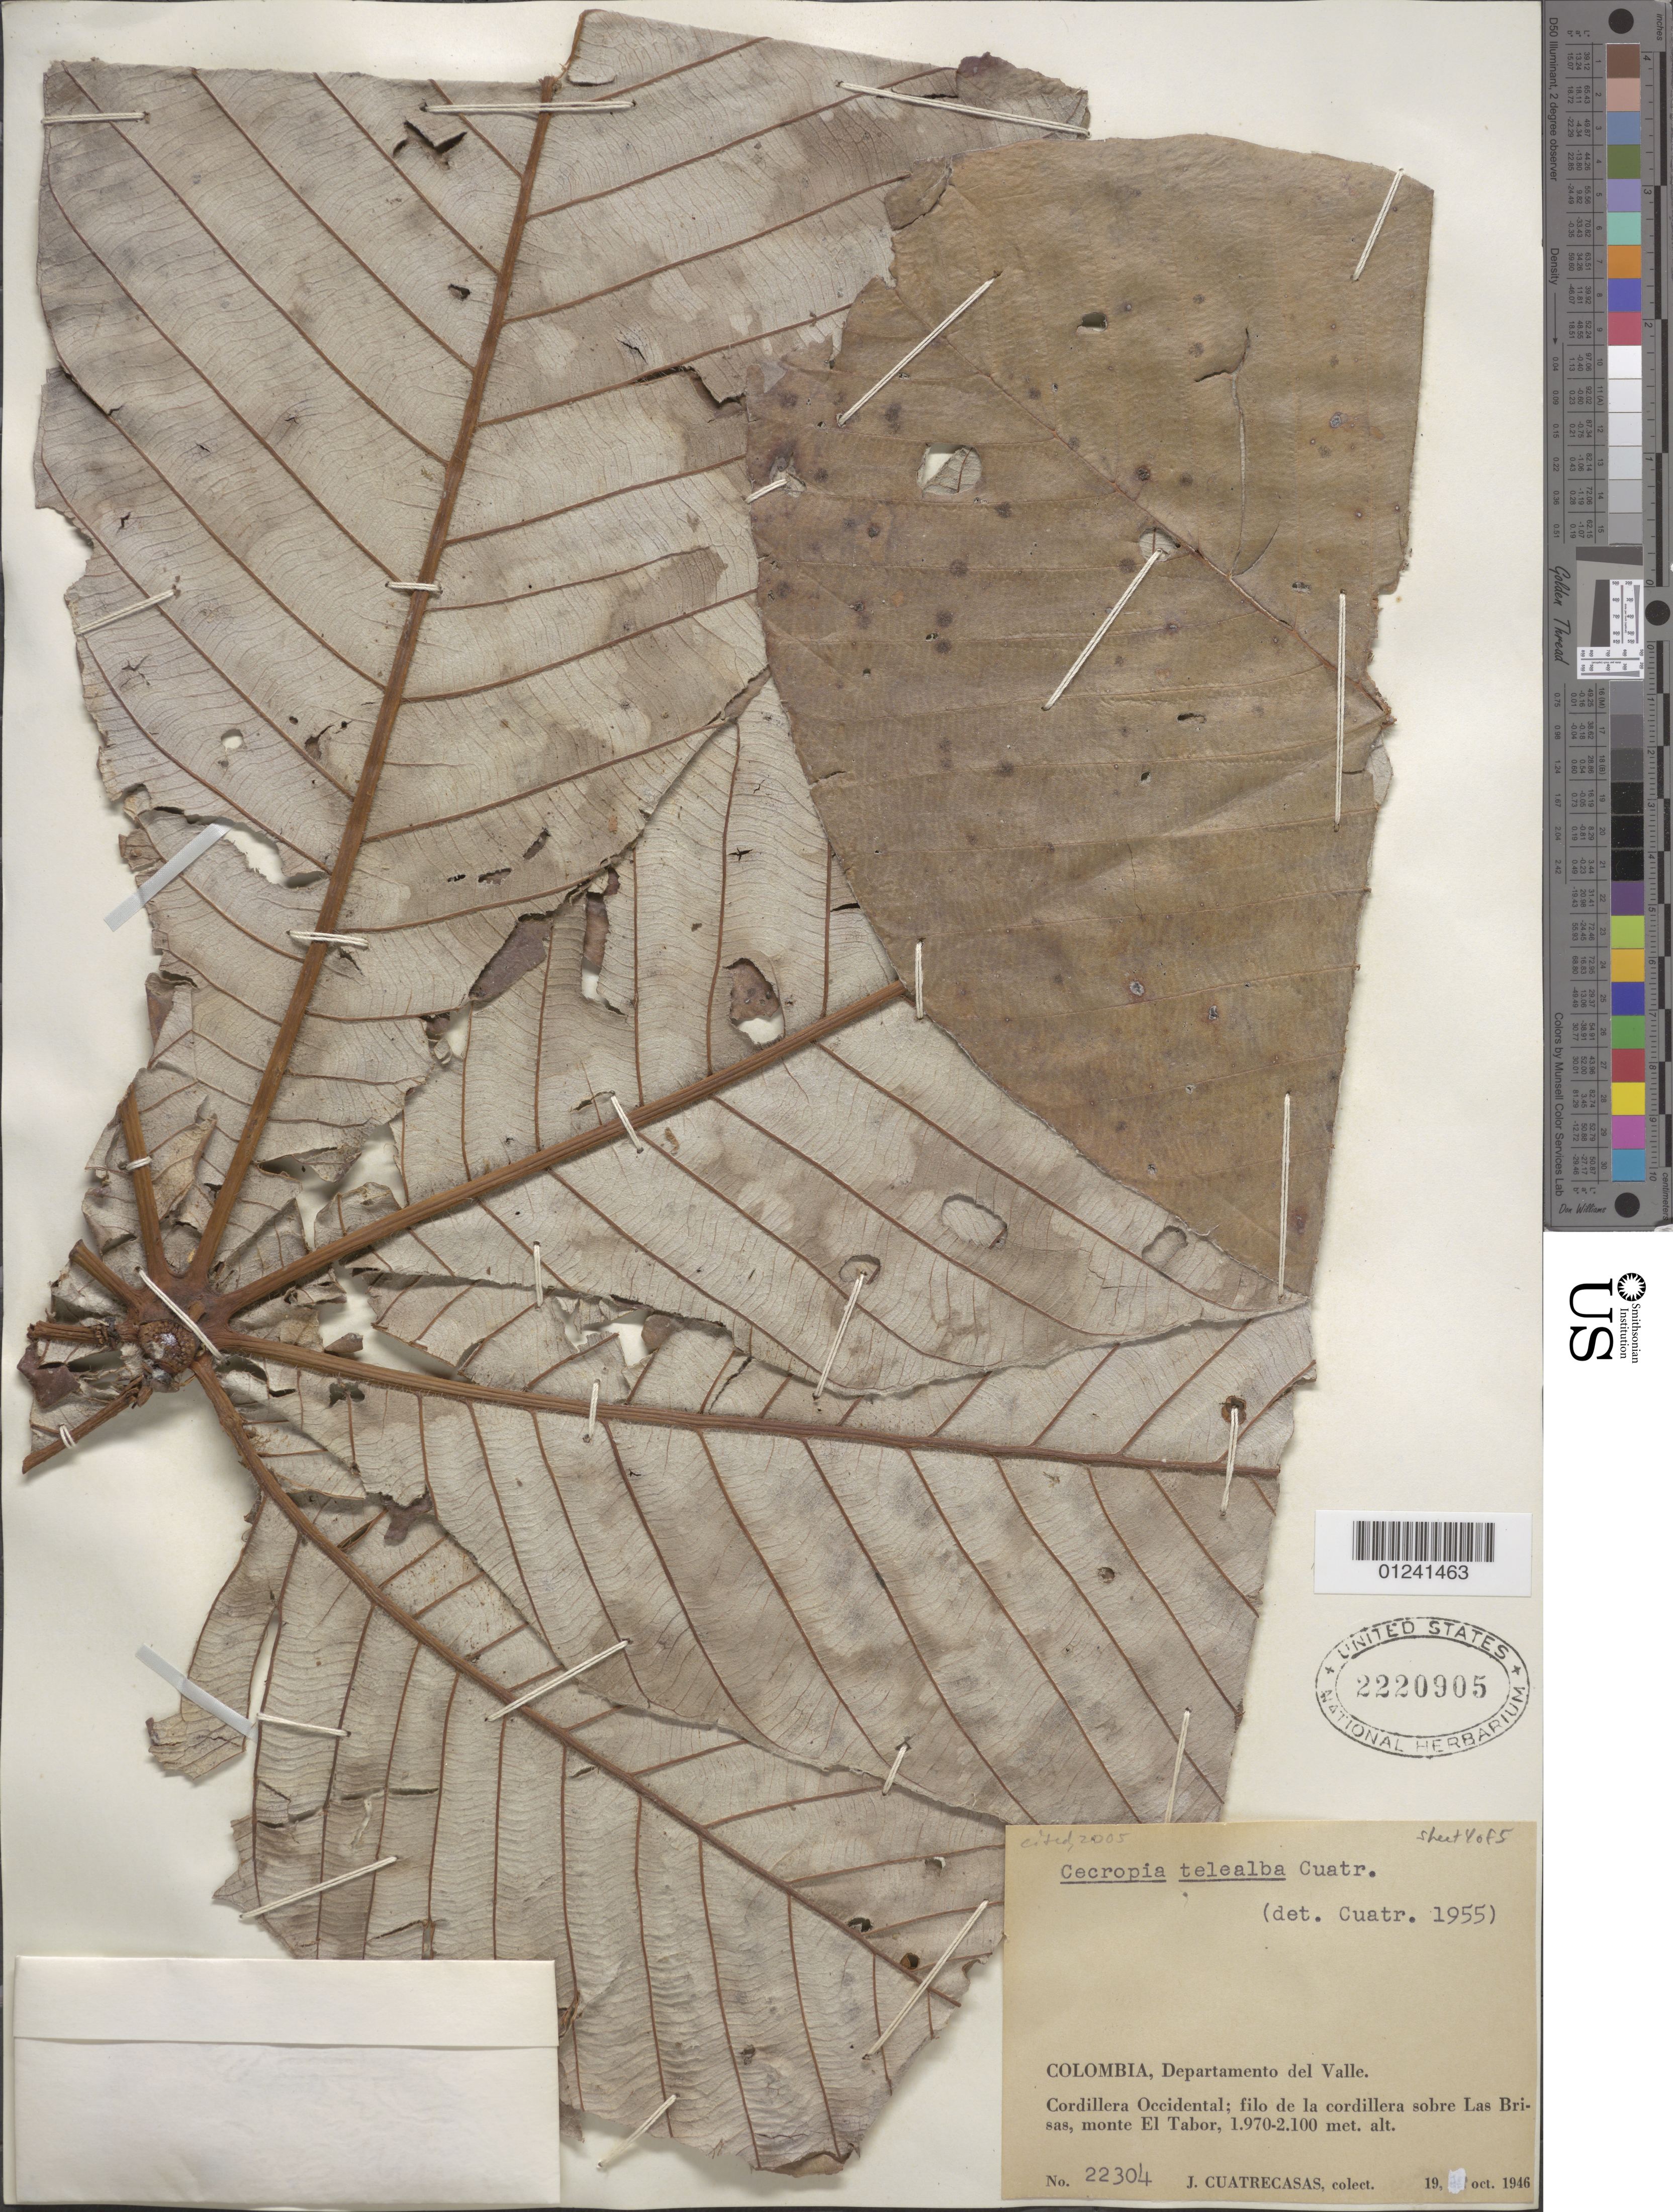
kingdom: Plantae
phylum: Tracheophyta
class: Magnoliopsida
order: Rosales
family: Urticaceae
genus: Cecropia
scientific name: Cecropia telealba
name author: Cuatrec.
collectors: J. Cuatrecasas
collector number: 22304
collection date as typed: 19 Oct 1946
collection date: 1946-10-19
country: Colombia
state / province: Valle del Cauca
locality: Cordillera Occidental, filo de la cordillera sobre Las Brisas, Monte El Tabor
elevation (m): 1970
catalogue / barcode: US 2220905